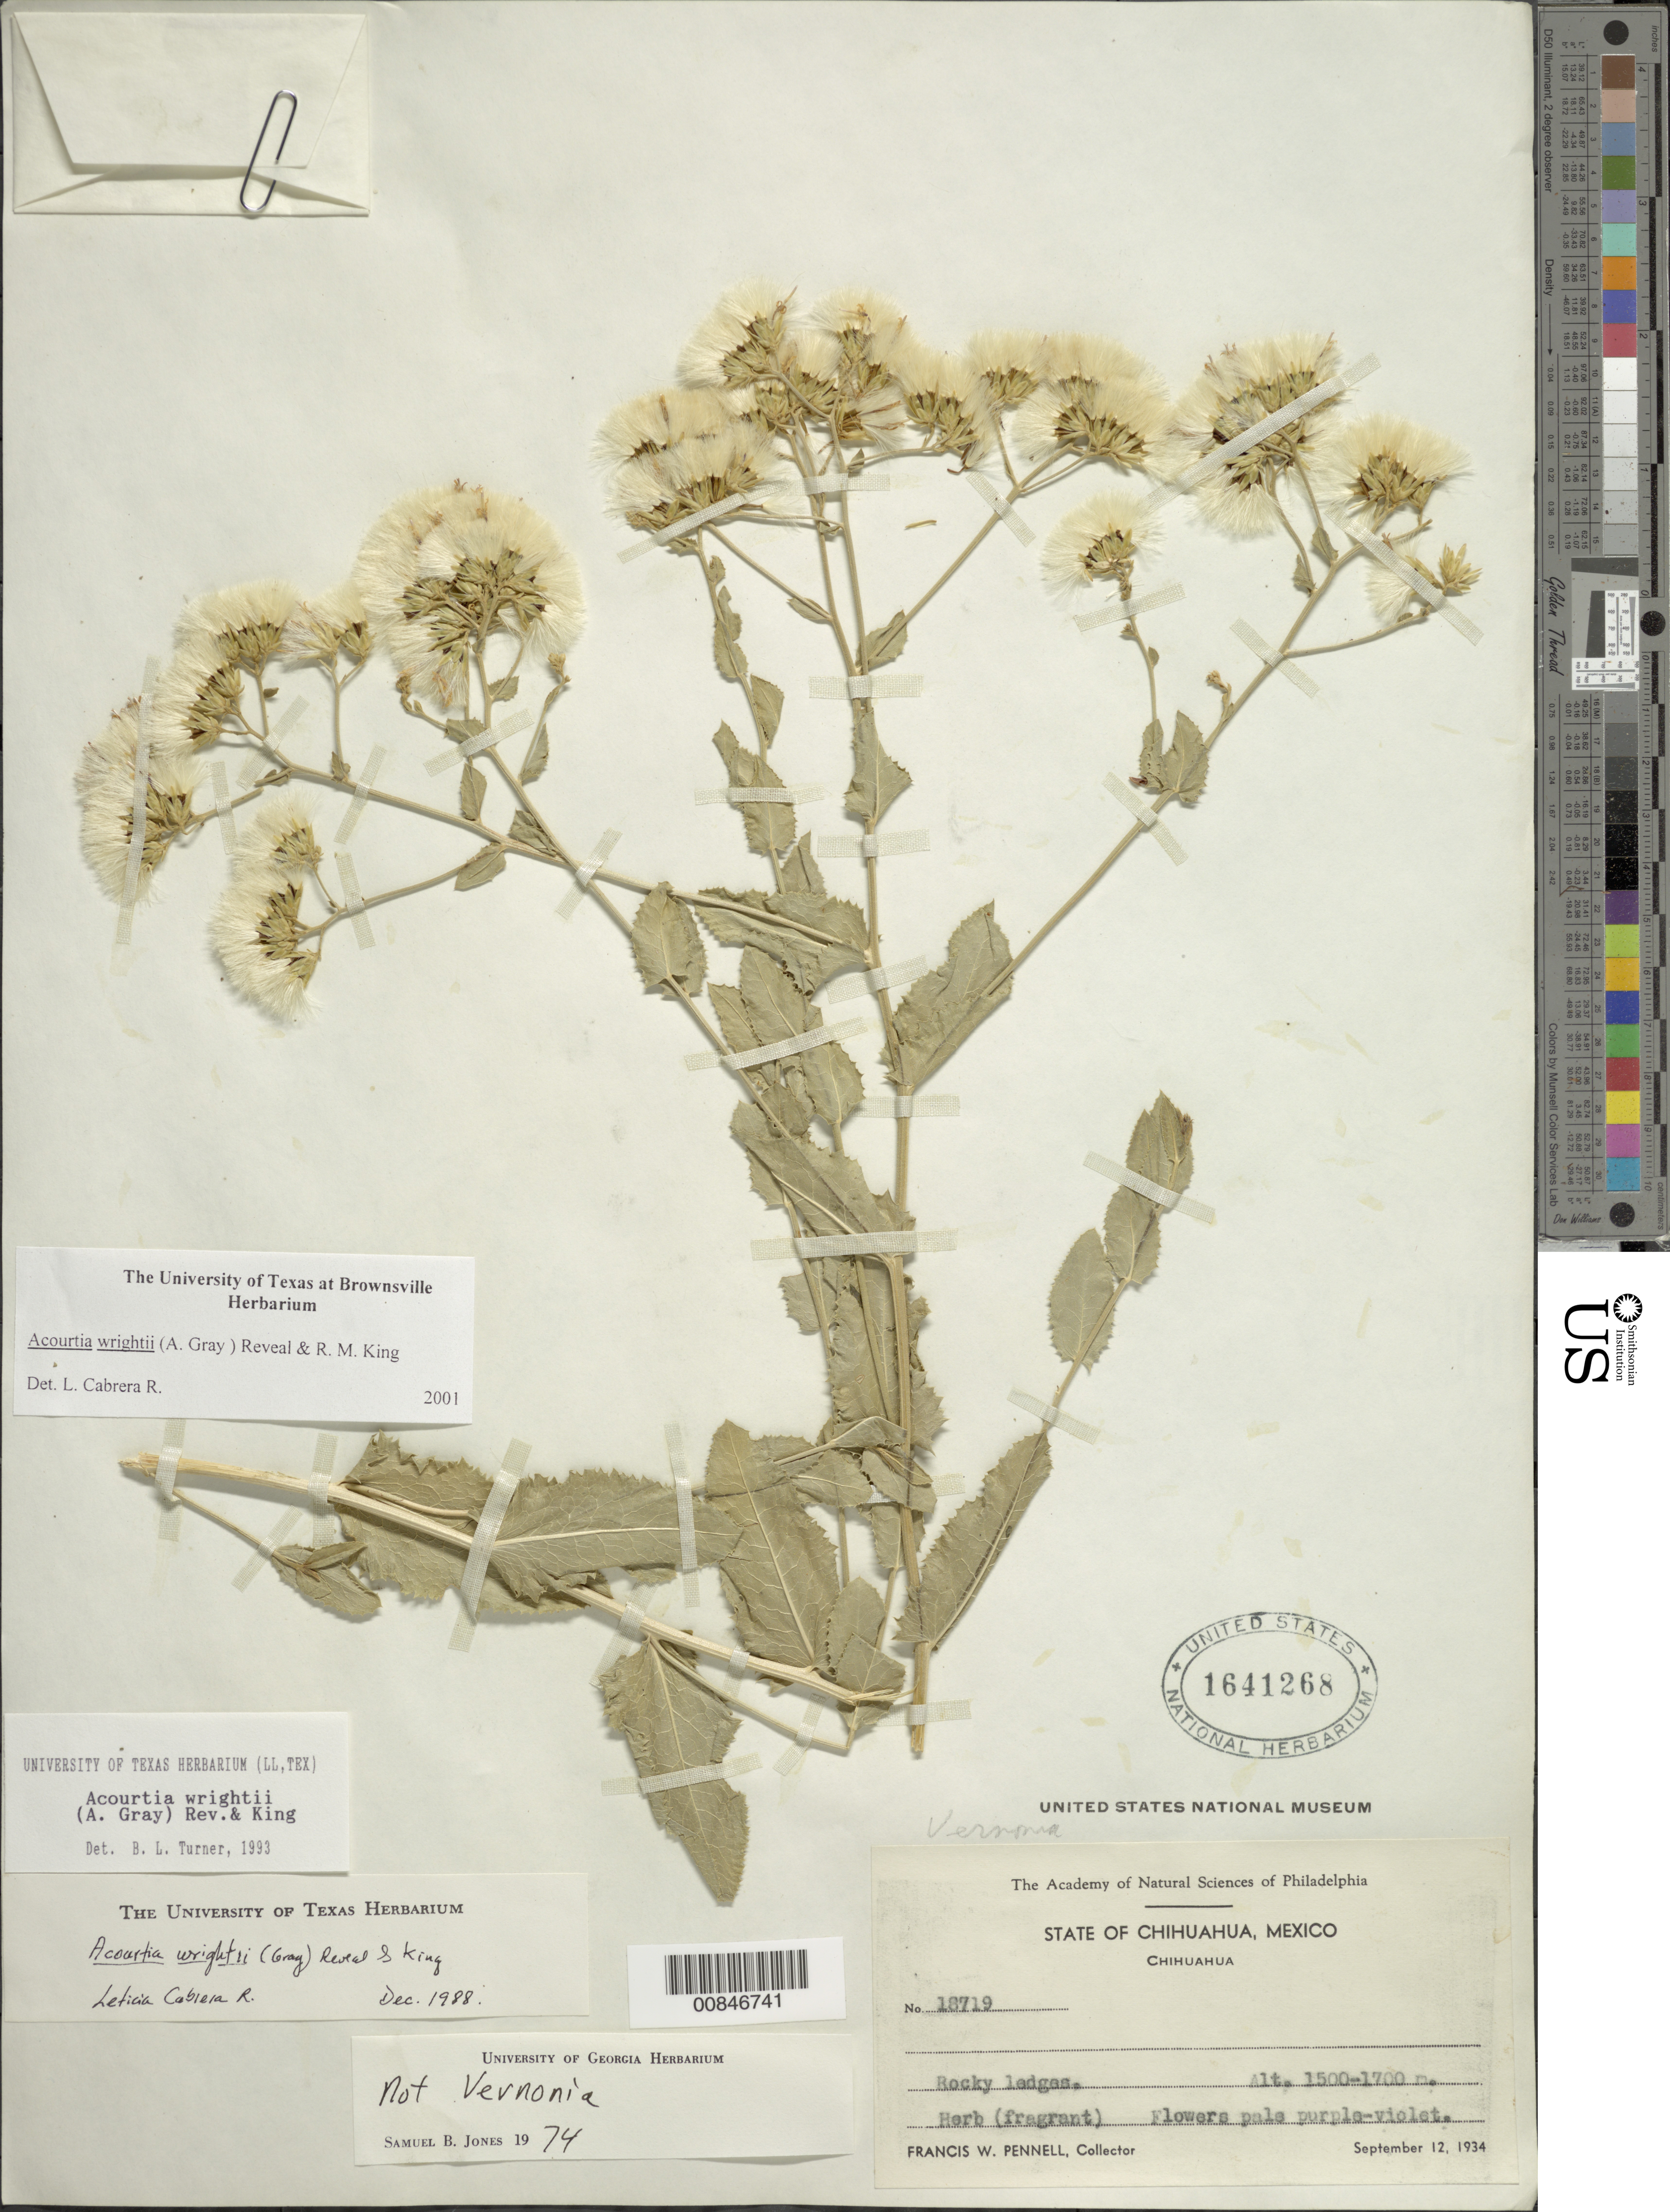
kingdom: Plantae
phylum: Tracheophyta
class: Magnoliopsida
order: Asterales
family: Asteraceae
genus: Acourtia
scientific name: Acourtia wrightii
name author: (A. Gray) Reveal & R.M. King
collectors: F. W. Pennell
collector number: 18719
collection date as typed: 12 Sep 1934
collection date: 1934-09-12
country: Mexico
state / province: Chihuahua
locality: Chihuahua.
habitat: Rocky ledges.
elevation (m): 1700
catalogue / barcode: US 1641268